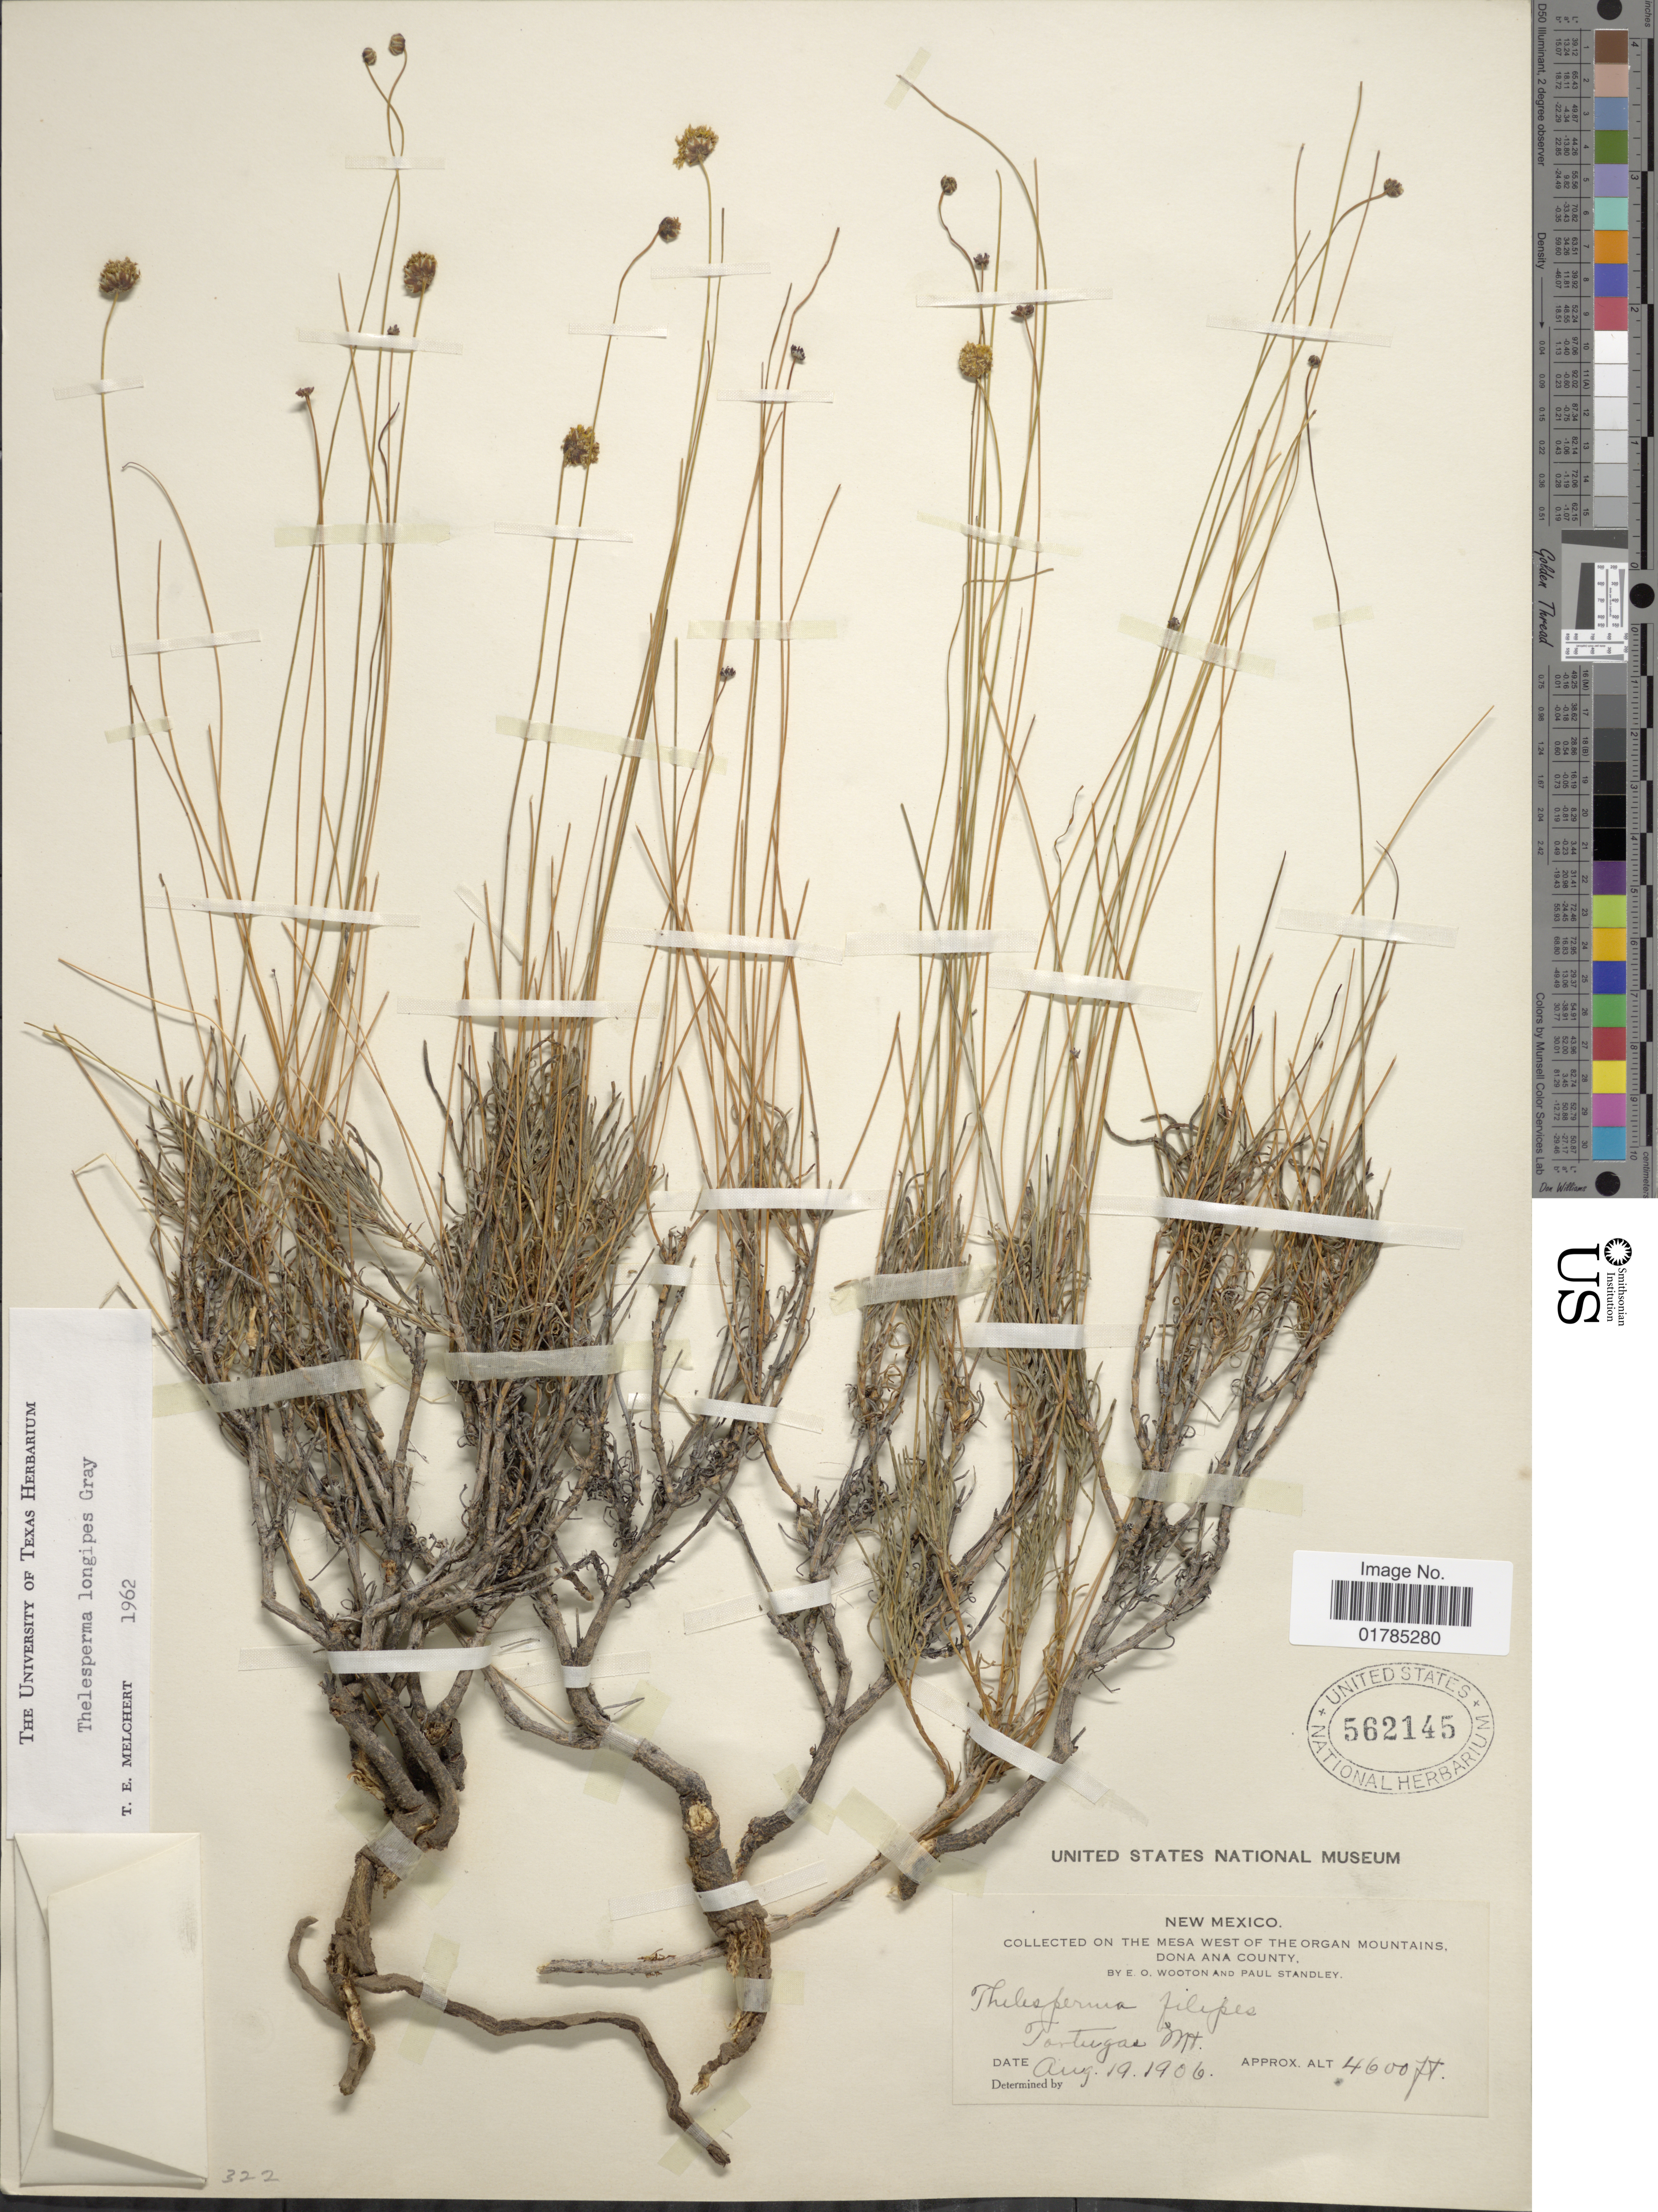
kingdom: Plantae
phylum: Tracheophyta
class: Magnoliopsida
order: Asterales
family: Asteraceae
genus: Thelesperma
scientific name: Thelesperma longipes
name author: A. Gray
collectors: E. O. Wooton & P. C. Standley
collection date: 1906-08-19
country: United States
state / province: New Mexico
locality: The Mesa West of the Organ Mountinas, Dona Ana County, Tortugas Mt.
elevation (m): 1402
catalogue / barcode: US 562145